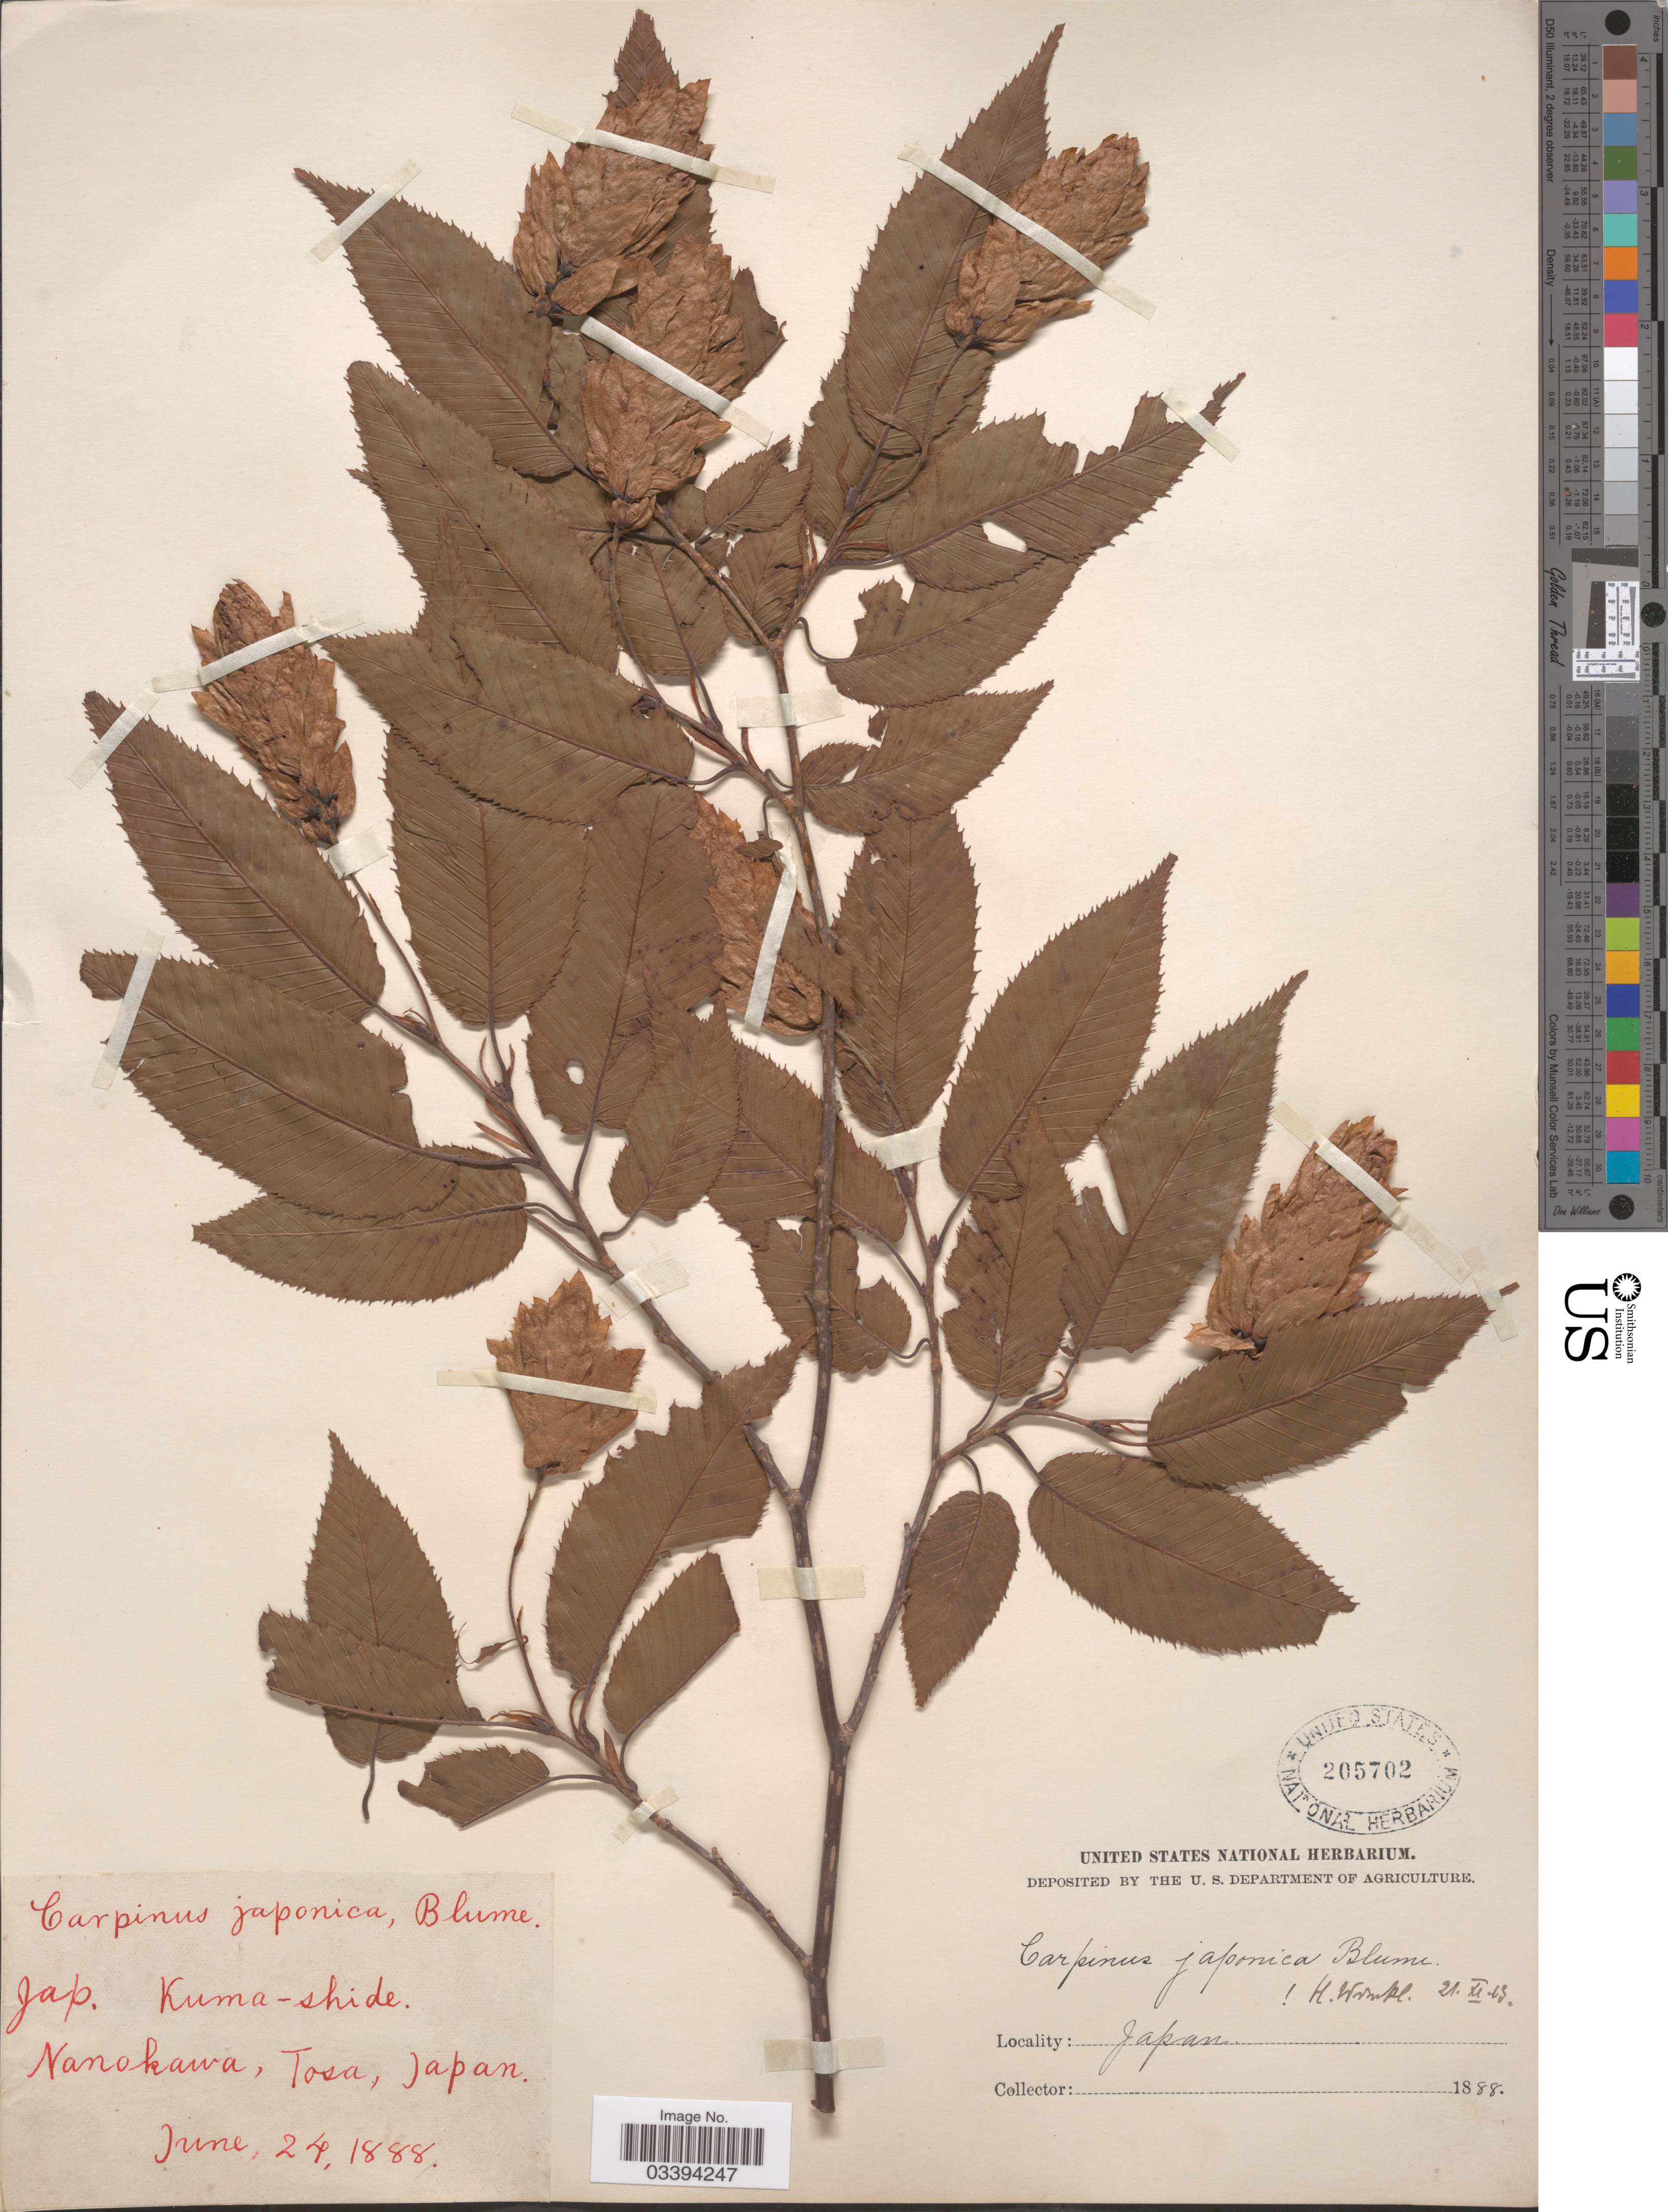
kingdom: Plantae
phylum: Tracheophyta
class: Magnoliopsida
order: Fagales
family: Betulaceae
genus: Carpinus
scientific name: Carpinus japonica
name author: Blume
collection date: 1888-06-24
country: Japan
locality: Nanokawa, Tosa.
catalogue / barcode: US 205702